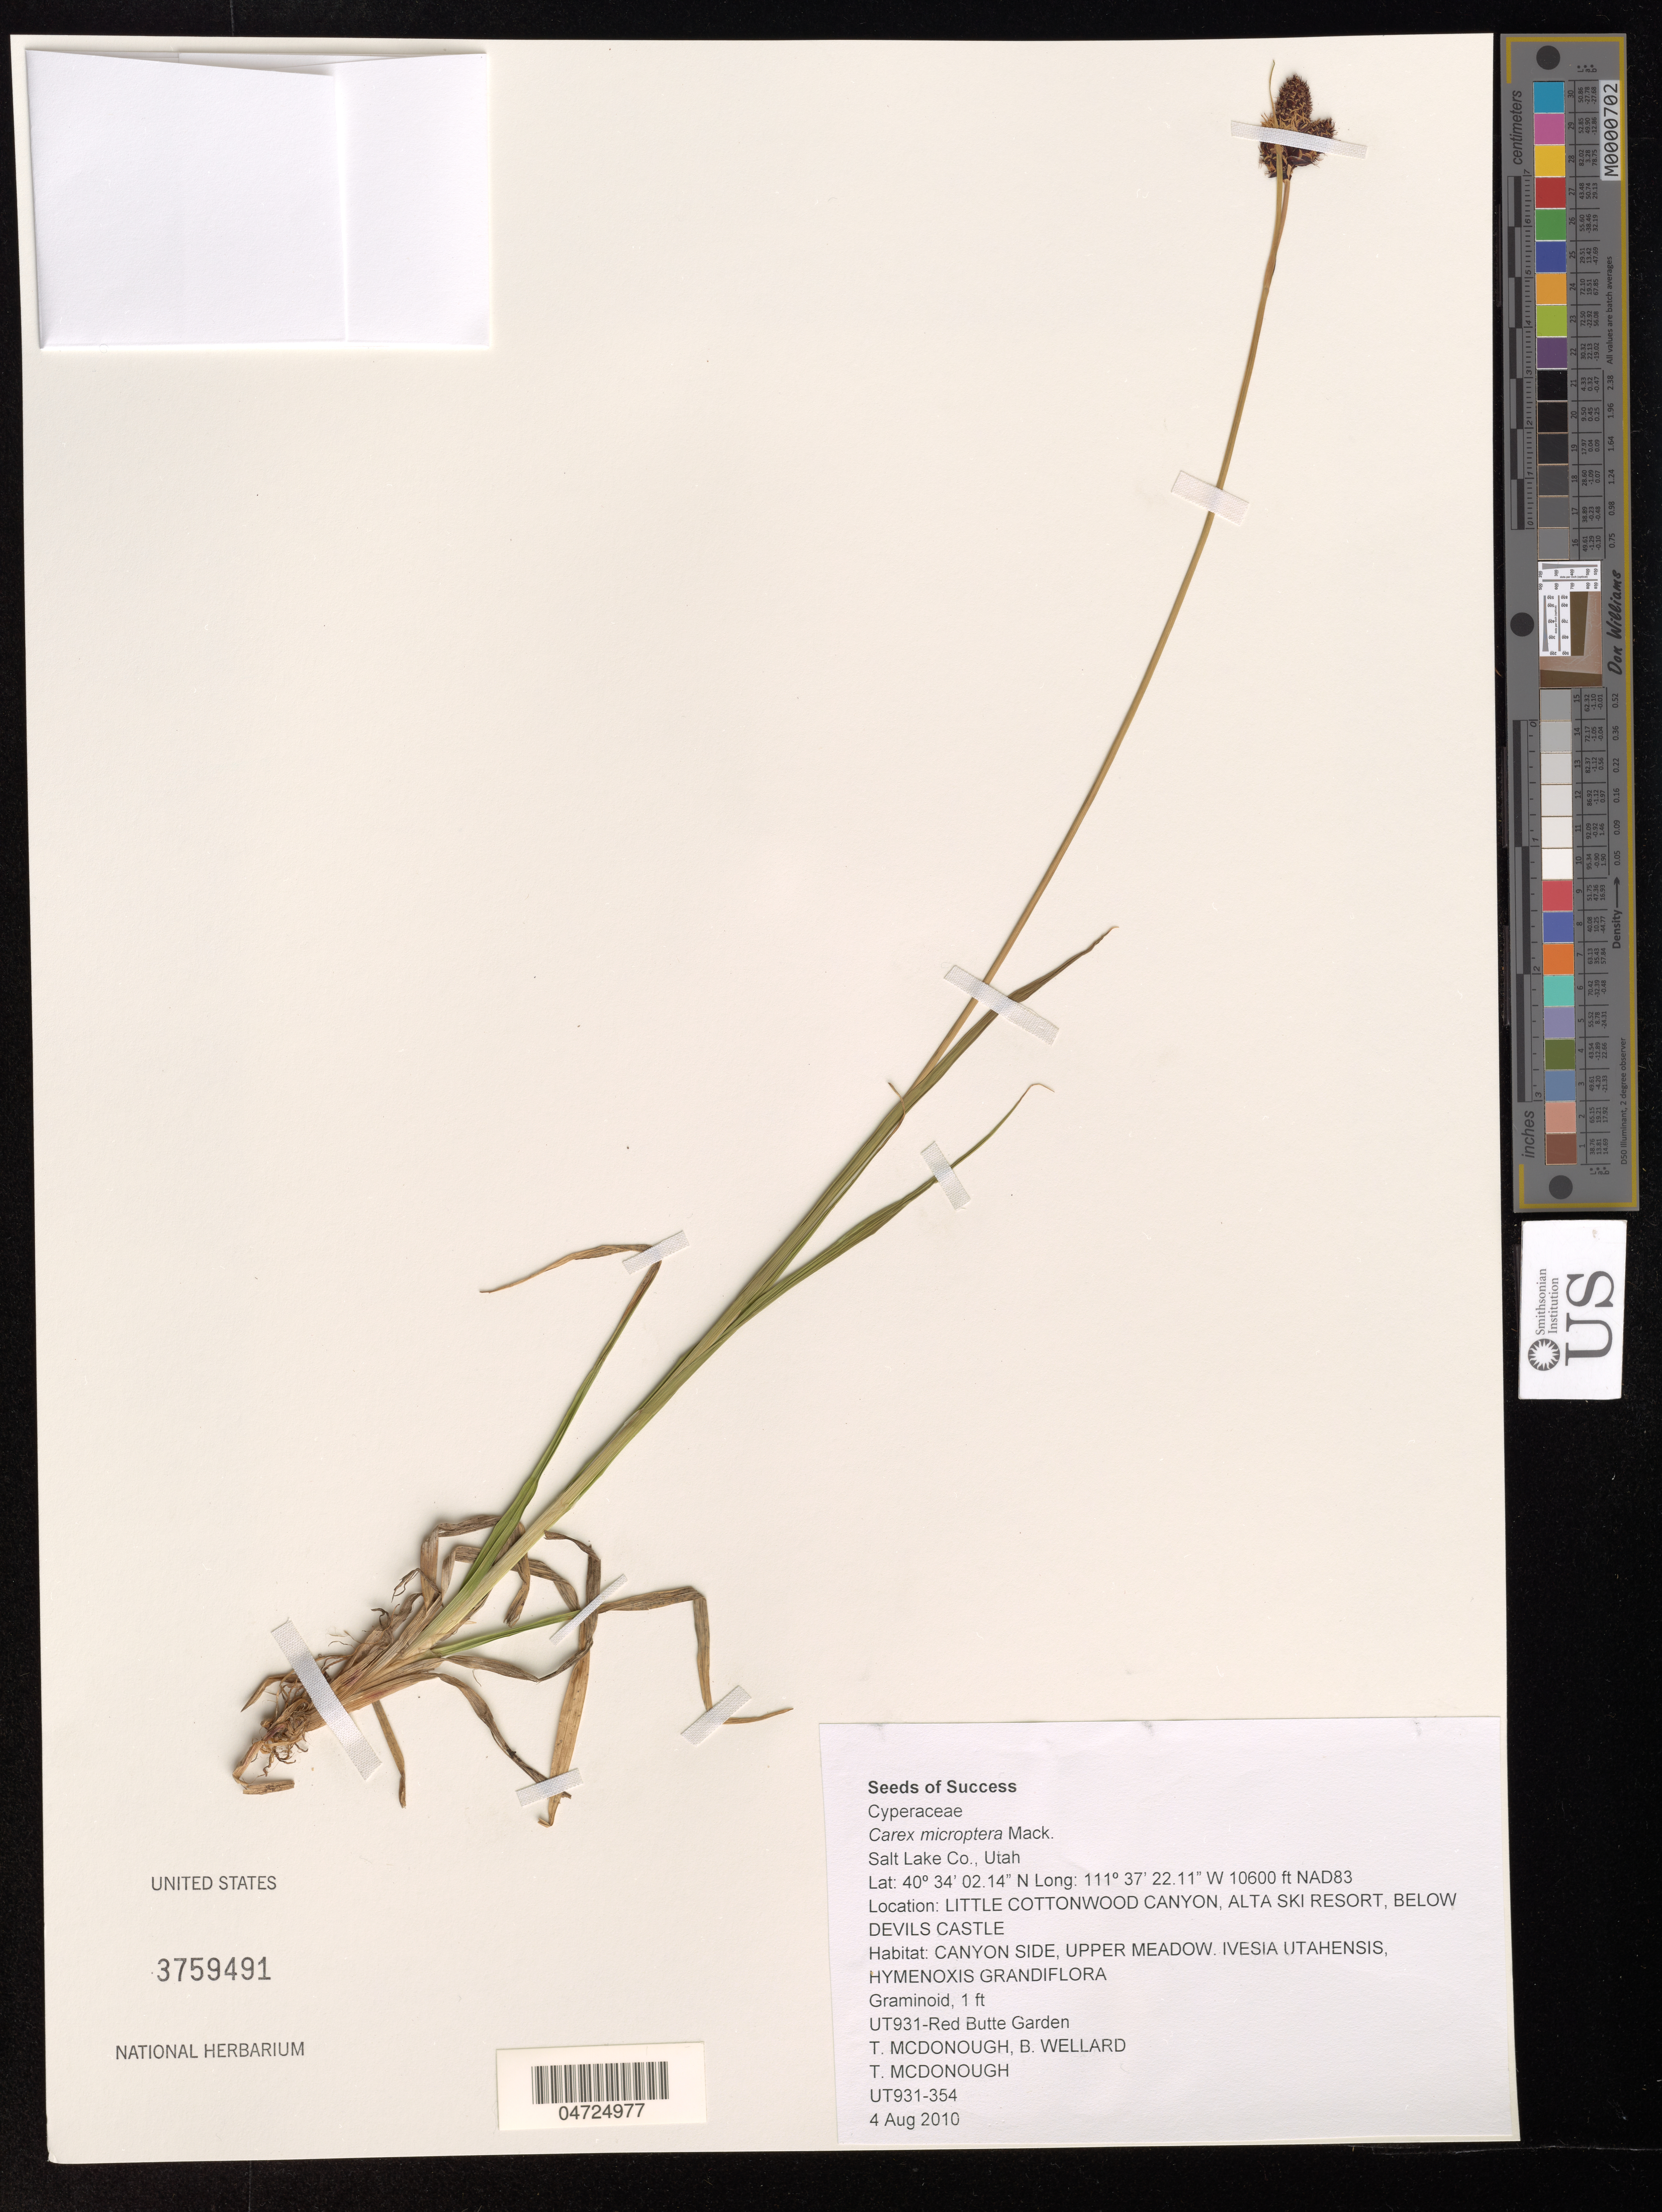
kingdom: Plantae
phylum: Tracheophyta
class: Liliopsida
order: Poales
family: Cyperaceae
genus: Carex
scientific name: Carex microptera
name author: Mack.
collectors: T. McDonough & B. Wellard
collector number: UT931-354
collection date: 2010-08-04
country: United States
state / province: Utah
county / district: Salt Lake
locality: Salt Lake Co. NAD83. Little Cottonwood Canyon, Alta Ski Resort, below Devils Castle. UT931-Red Butte Garden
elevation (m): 3231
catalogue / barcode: US 3759491